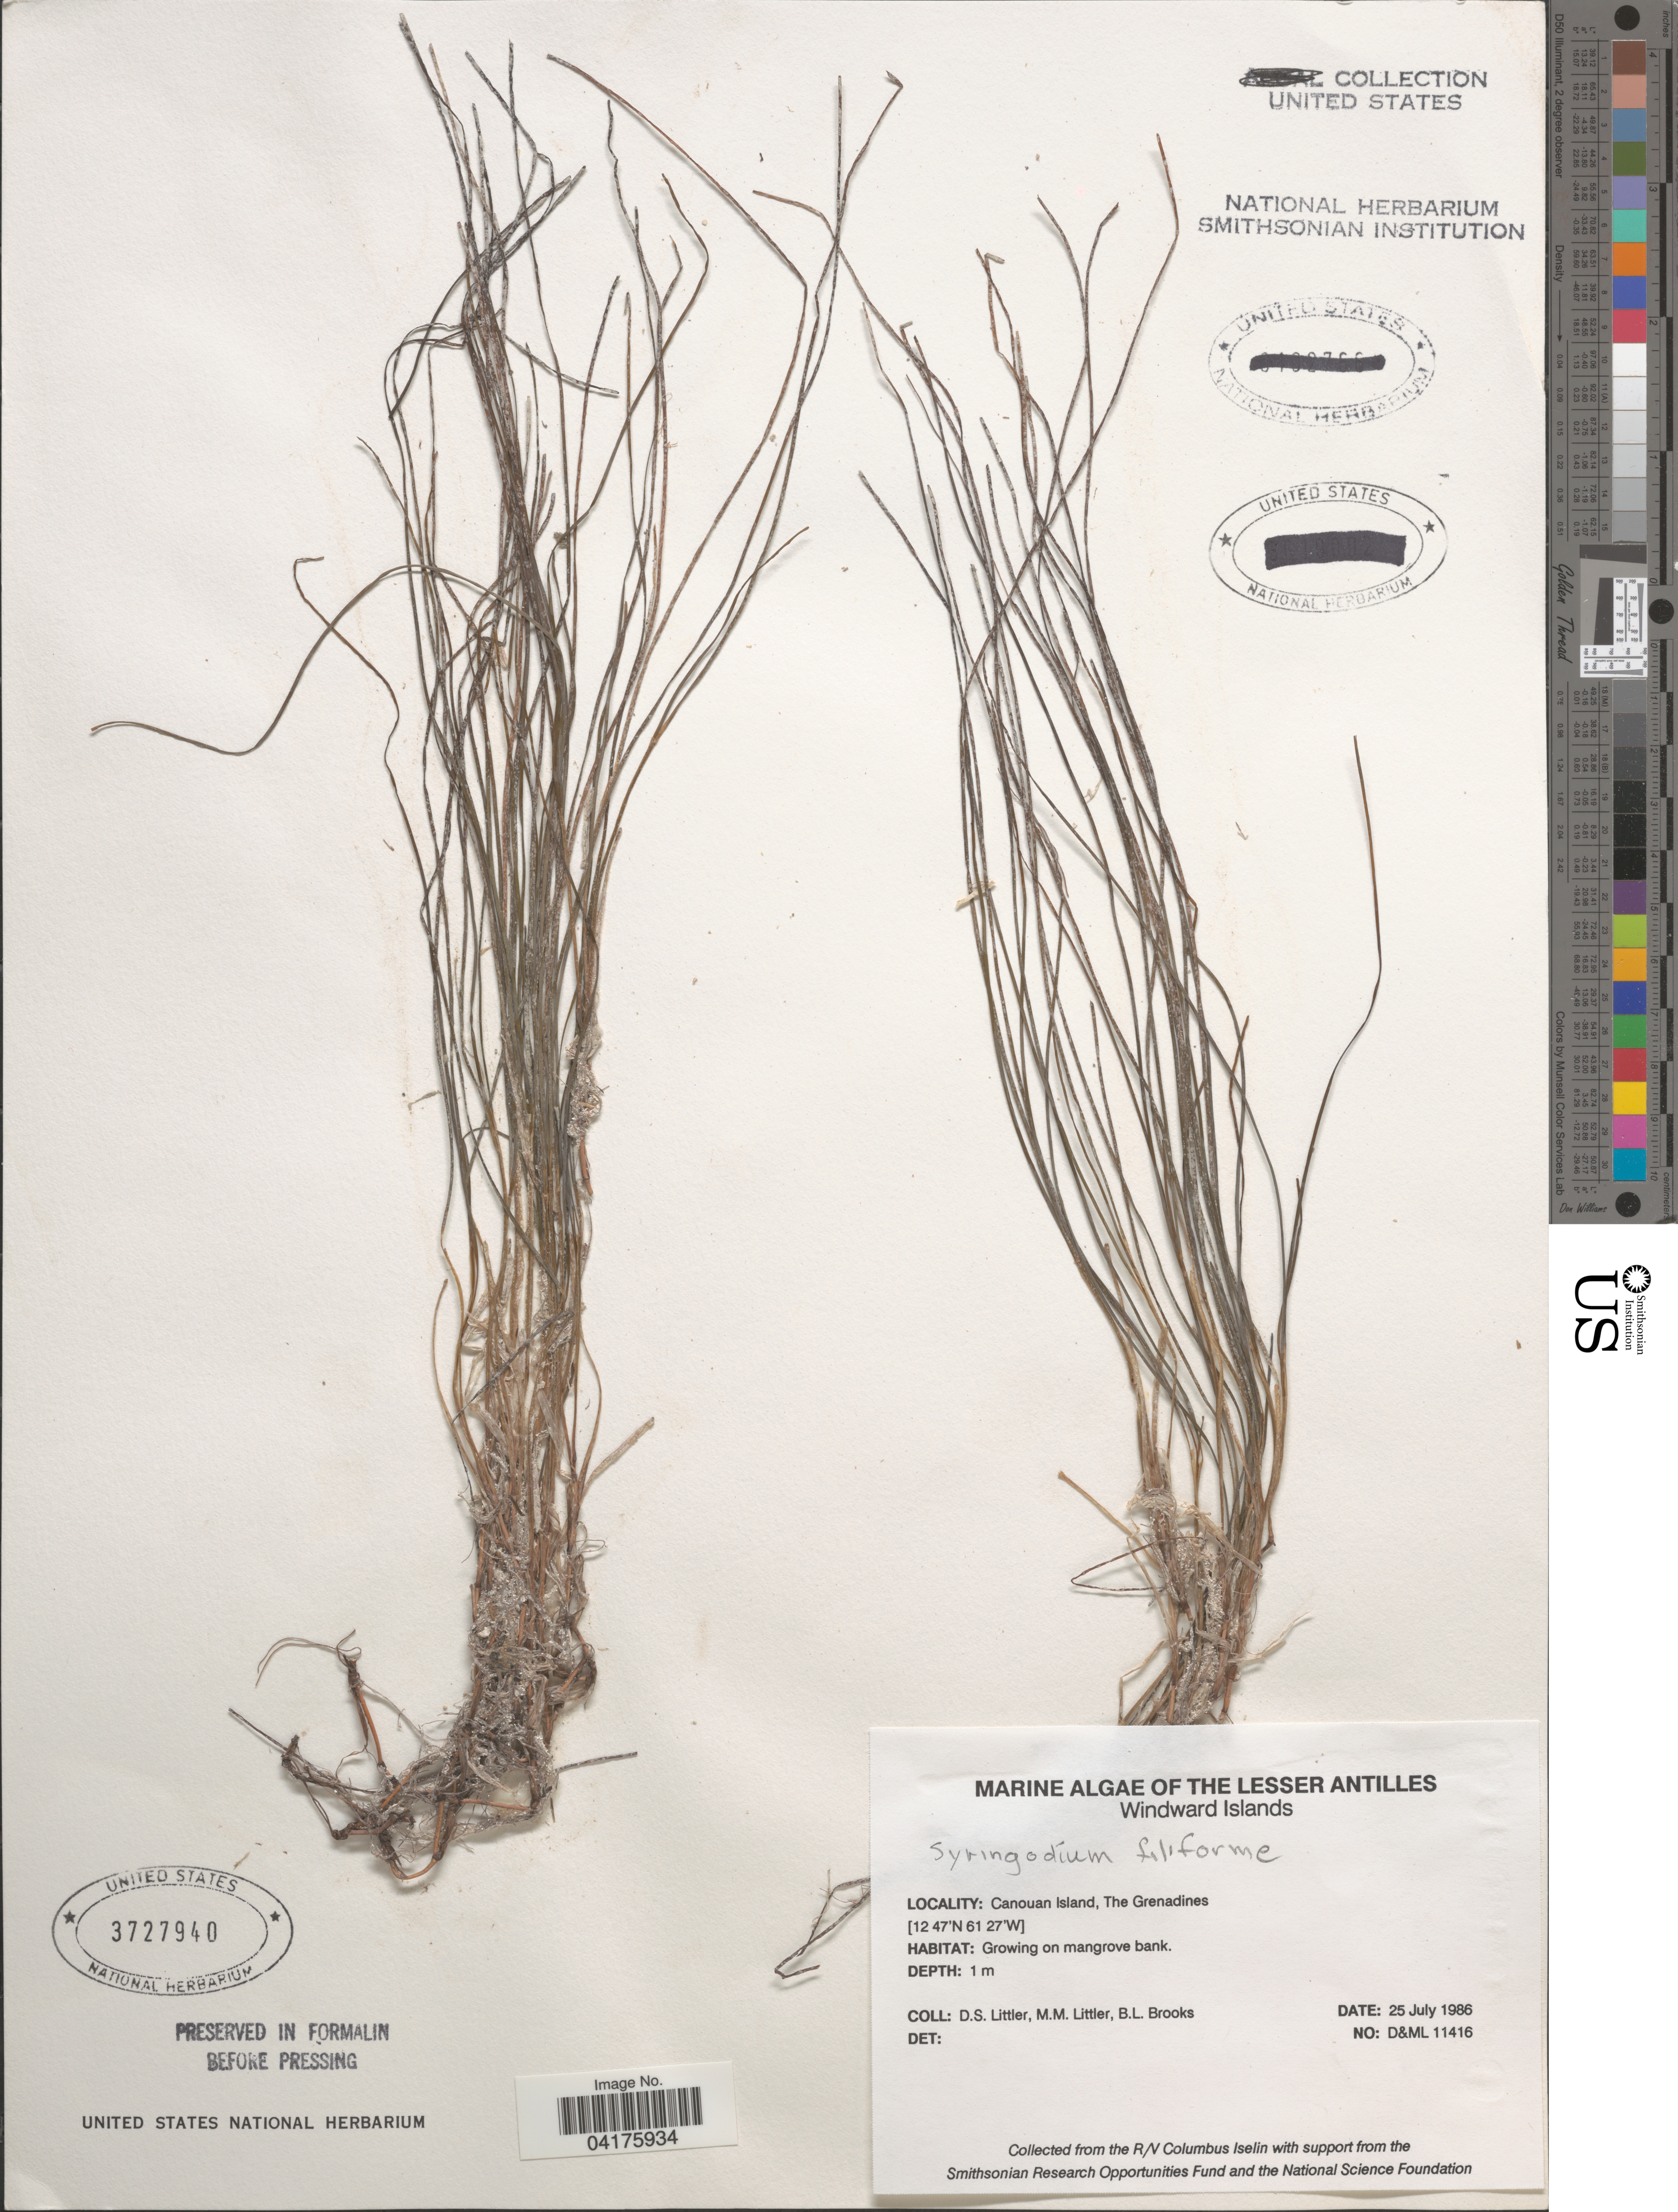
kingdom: Plantae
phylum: Tracheophyta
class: Liliopsida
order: Alismatales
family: Cymodoceaceae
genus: Syringodium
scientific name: Syringodium filiforme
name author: Kütz.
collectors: D. S. Littler & B. Brooks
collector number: D&ML11416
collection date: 1986-07-25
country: St. Vincent - Grenadines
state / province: Grenadines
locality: Canouan Island, The Grenadines. The Lesser Antilles. Windward Islands.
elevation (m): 1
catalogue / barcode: US 3727940